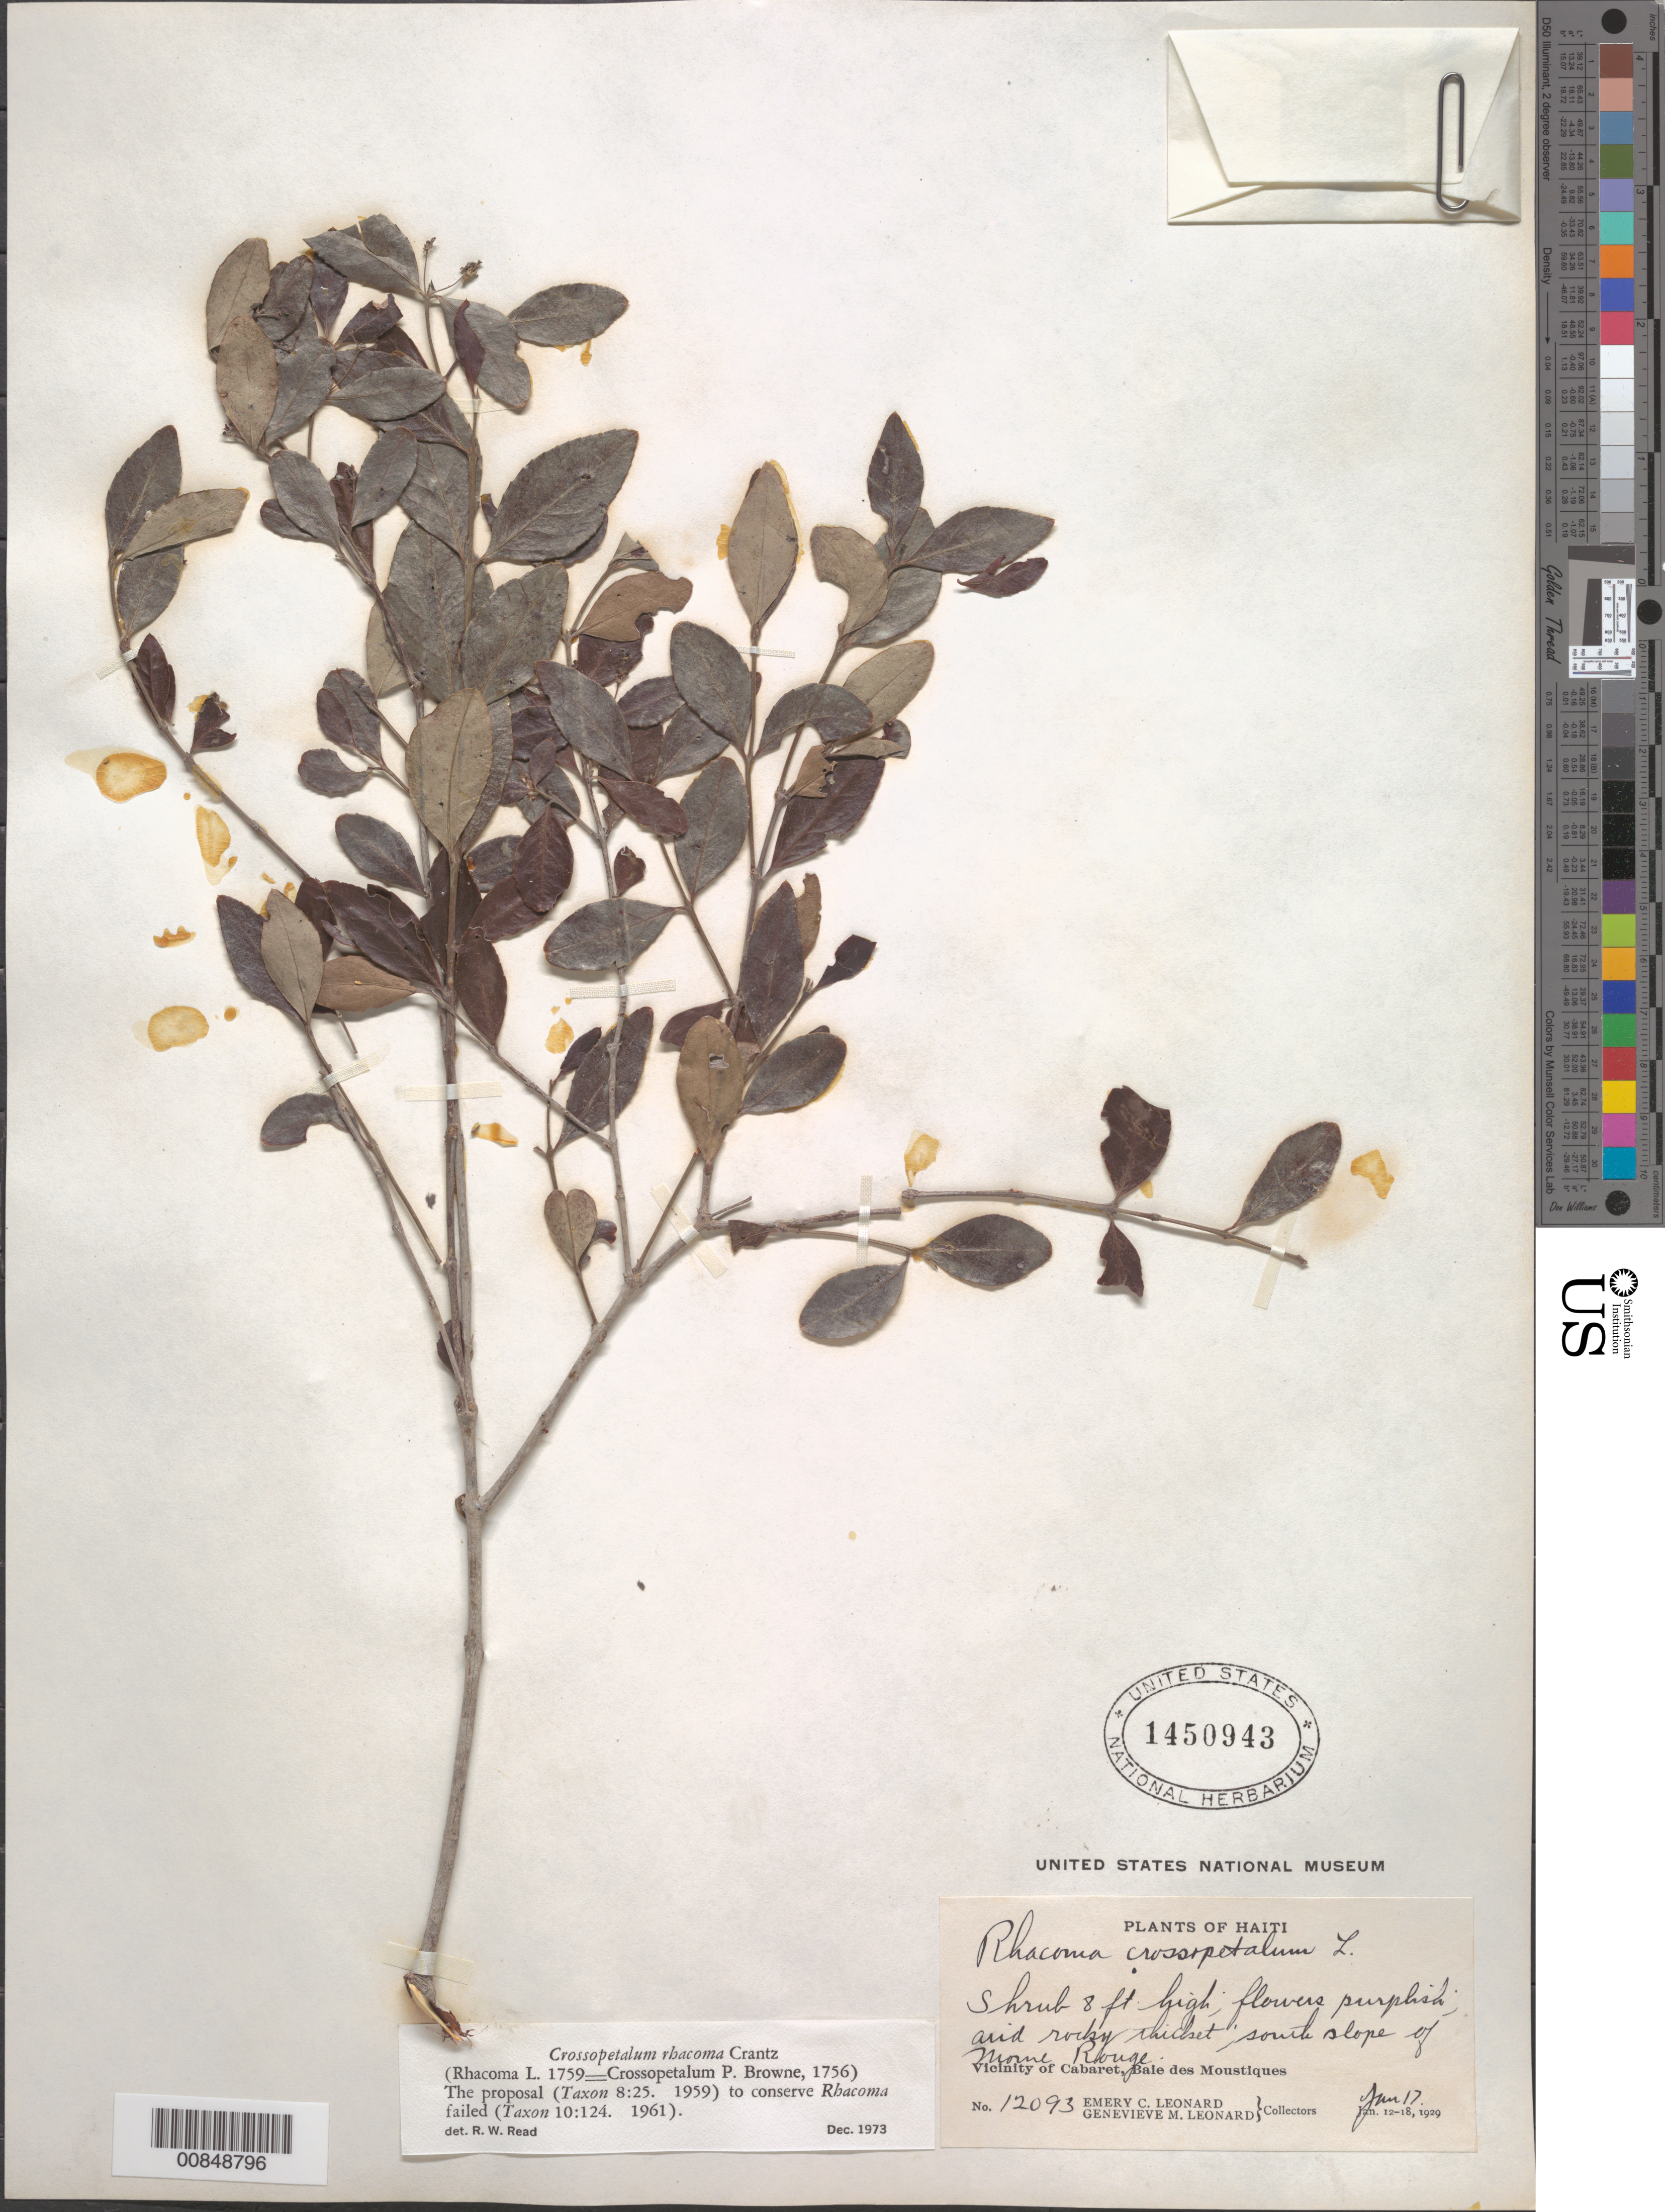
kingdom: Plantae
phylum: Tracheophyta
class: Magnoliopsida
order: Celastrales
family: Celastraceae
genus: Crossopetalum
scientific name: Crossopetalum rhacoma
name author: Crantz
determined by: Read, Robert W., (US), NMNH (UNITED STATES)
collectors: E. C. Leonard & G. M. Leonard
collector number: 12093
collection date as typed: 17 Jan 1929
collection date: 1929-01-17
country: Haiti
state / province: Nord-Ouest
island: Hispaniola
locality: Vicinity of Cabaret, Baie des Moustiques, south slope of Morne Rouge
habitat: Arid rocky thicket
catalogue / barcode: US 1450943